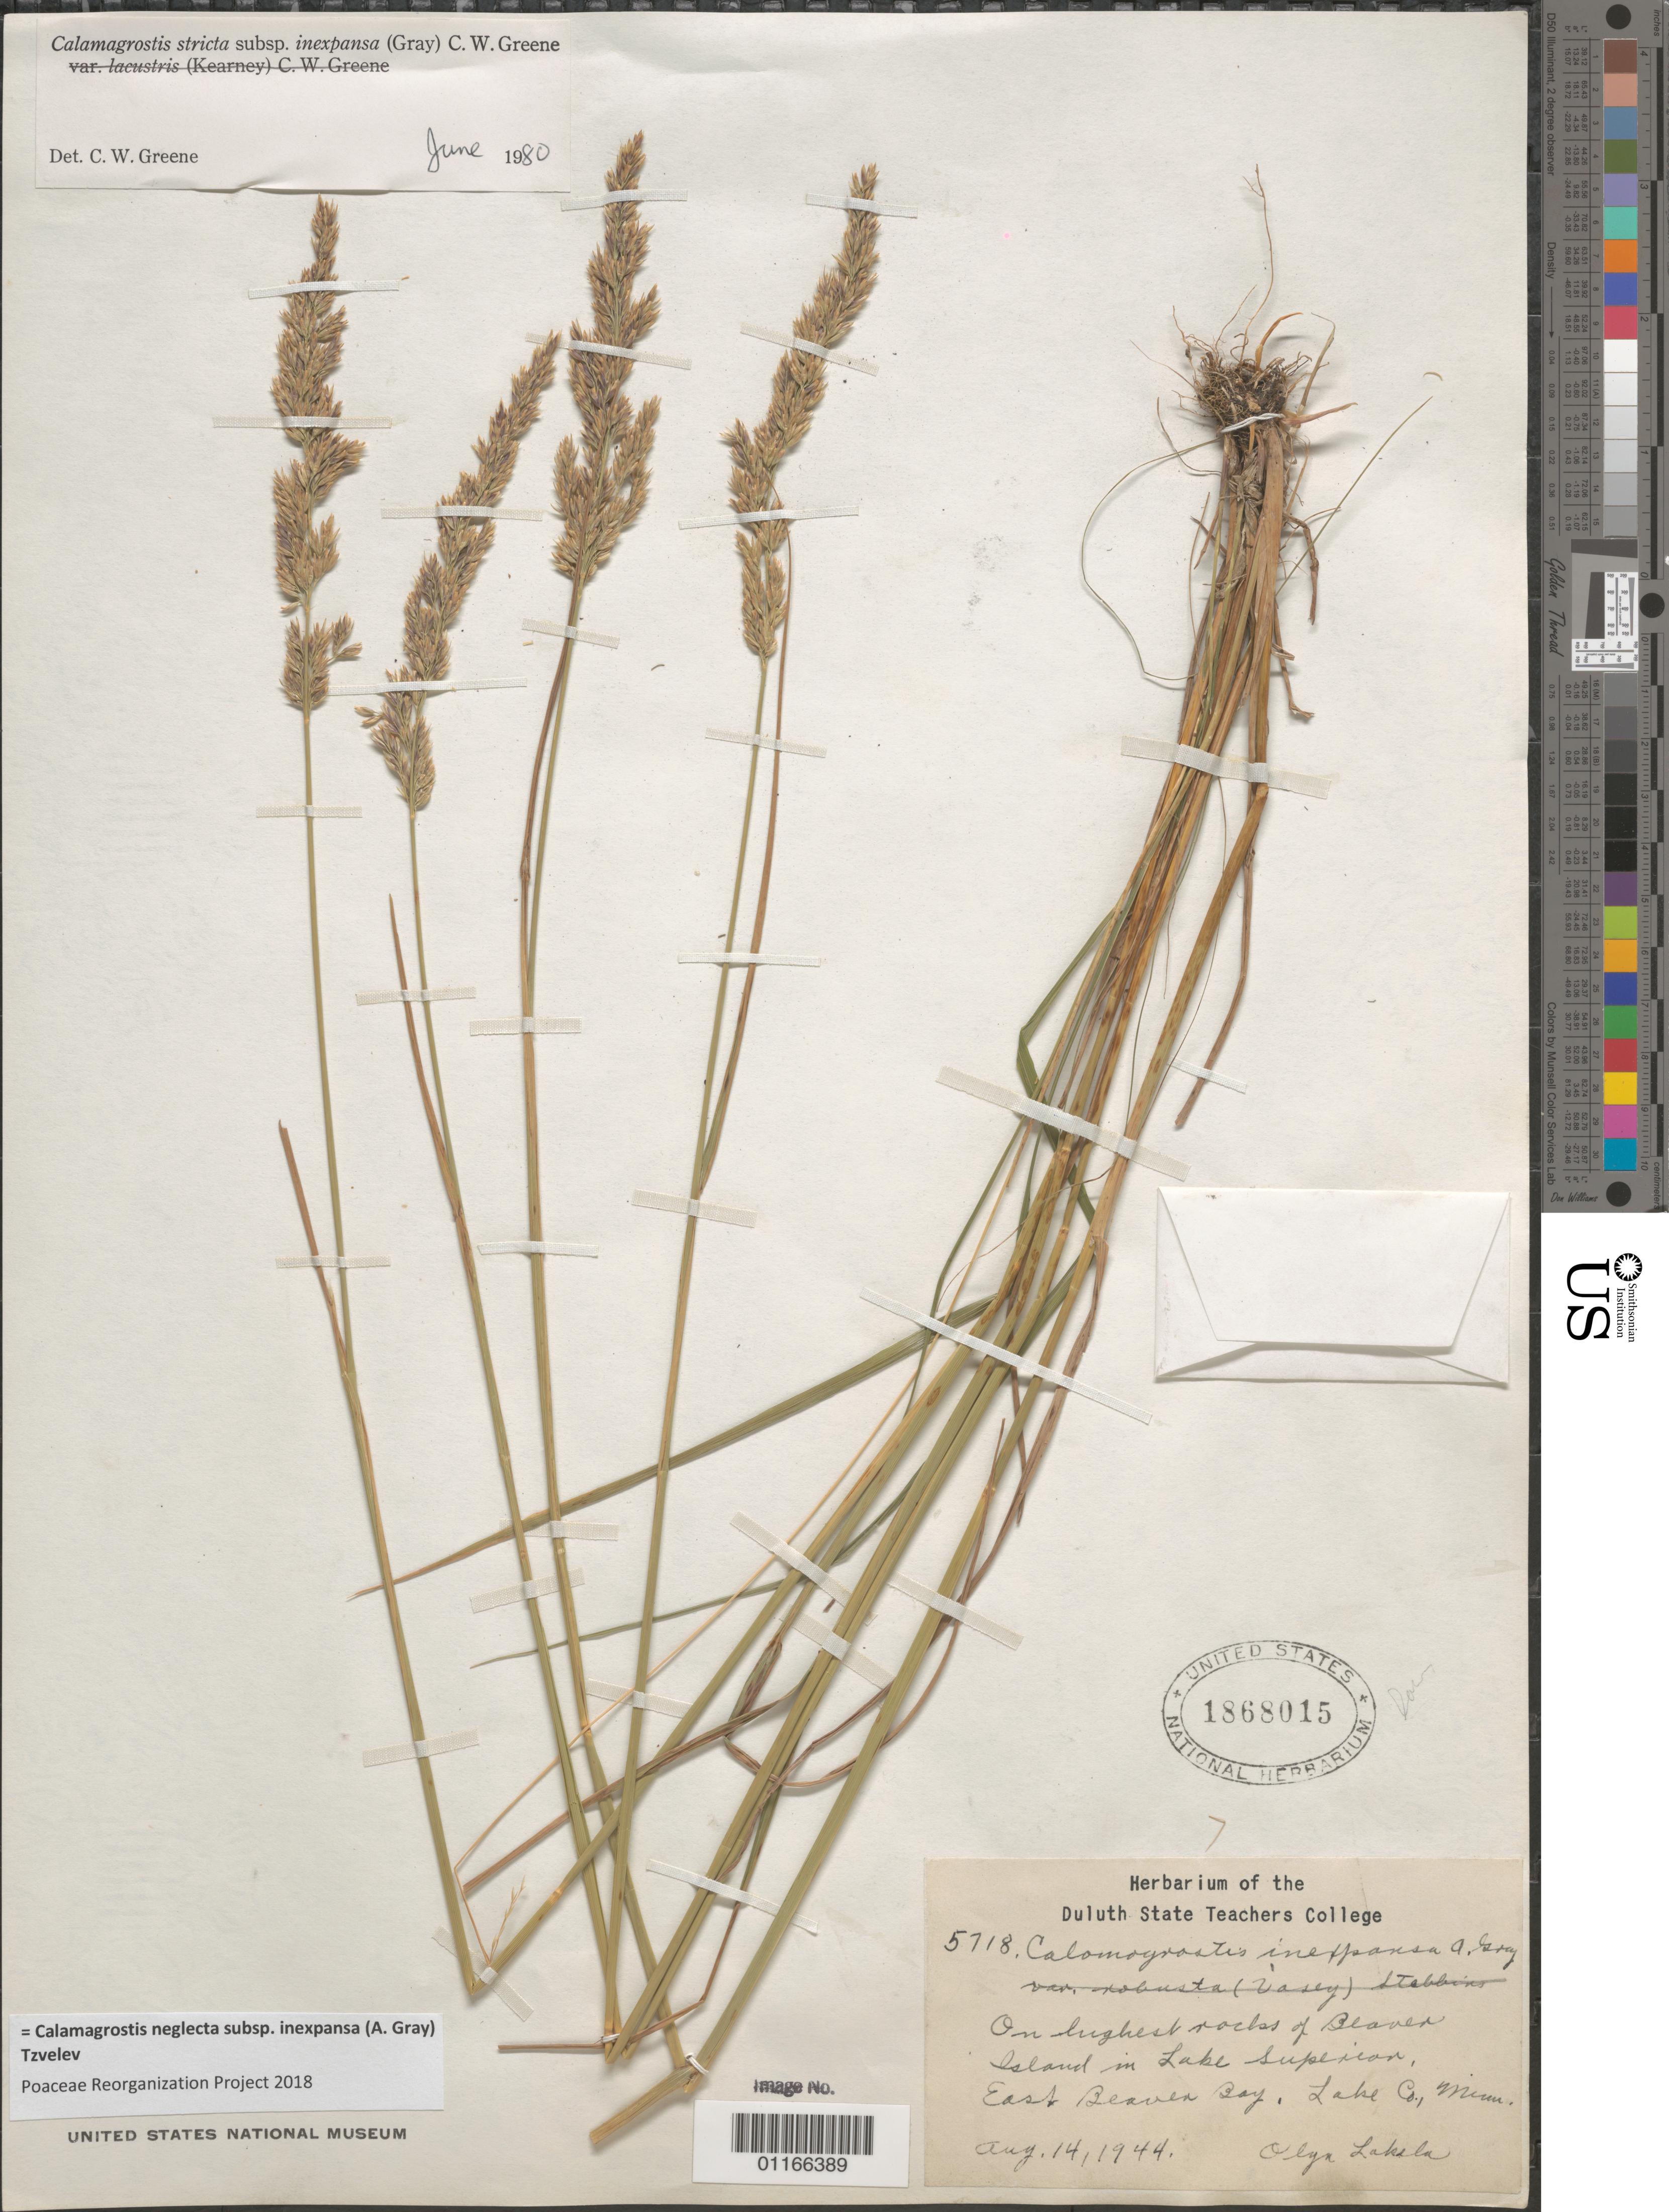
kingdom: Plantae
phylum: Tracheophyta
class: Liliopsida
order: Poales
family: Poaceae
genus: Calamagrostis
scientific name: Calamagrostis neglecta subsp. inexpansa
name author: (A. Gray) Tzvelev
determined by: Poaceae Reorganization Project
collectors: O. K. Lakela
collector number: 5718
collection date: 1944-08-14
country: United States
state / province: Minnesota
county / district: Lake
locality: Beaver Island in Lake Superior, East Beaver Bay.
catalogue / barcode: US 1868015